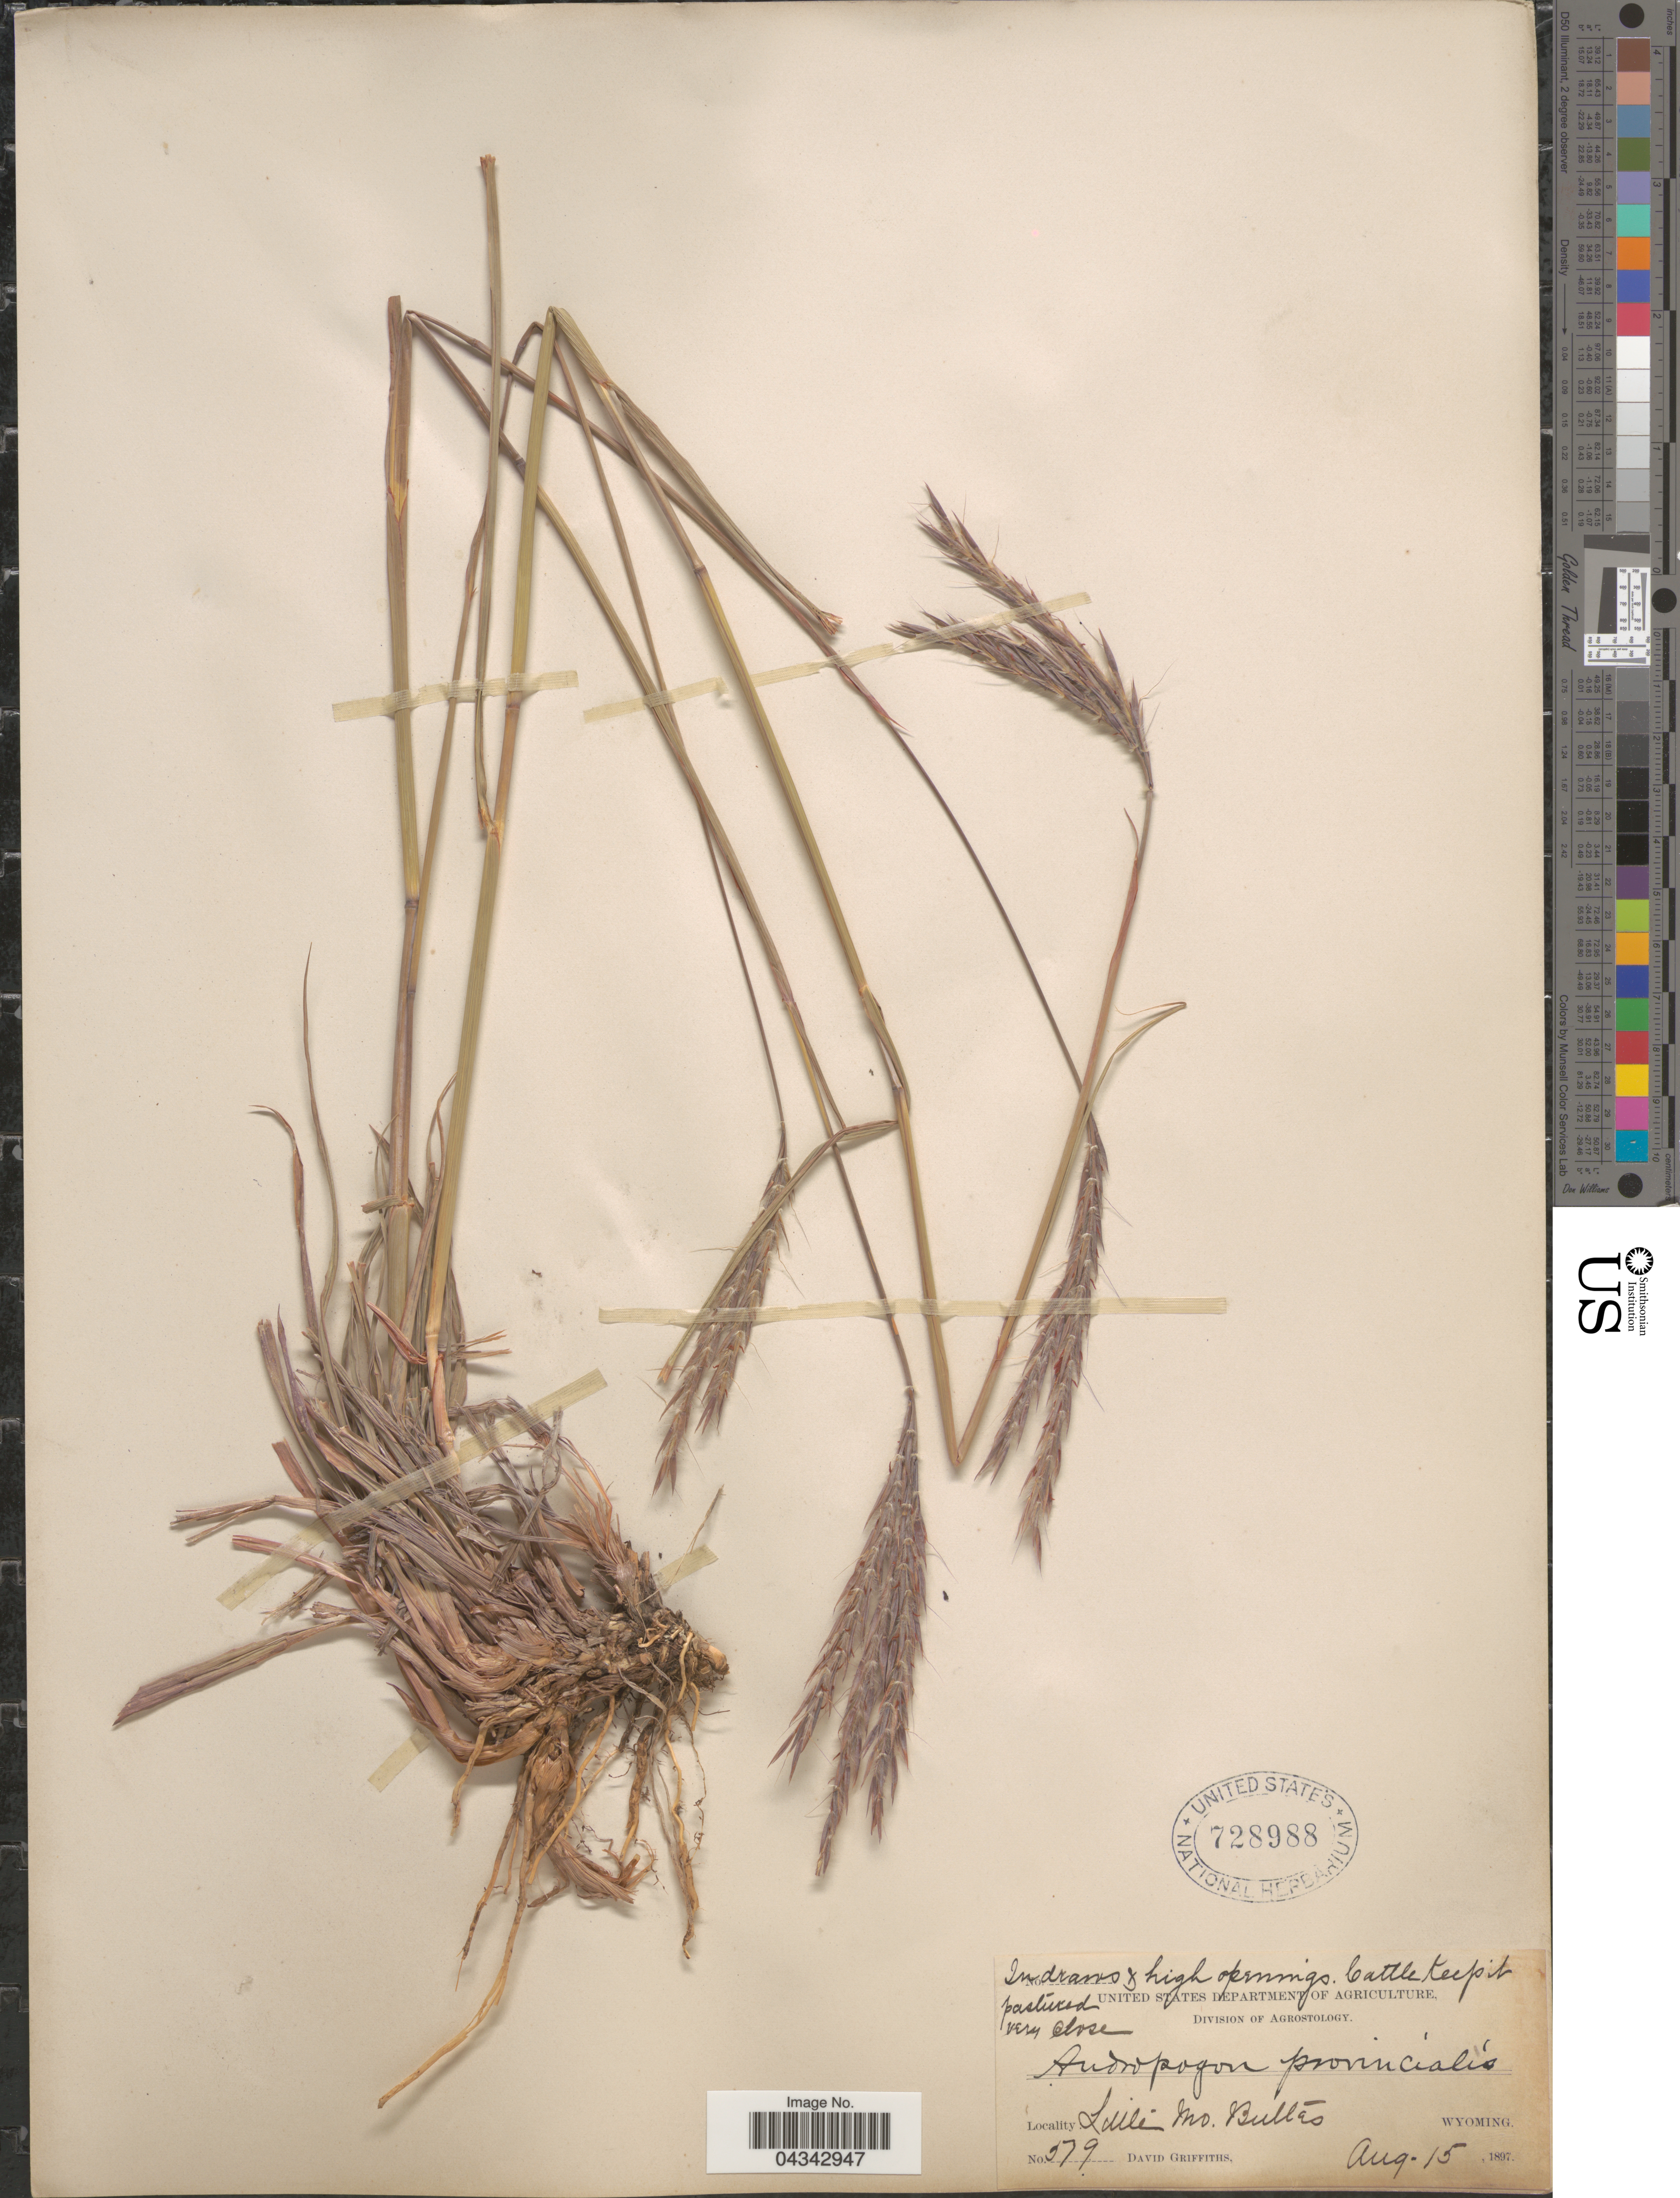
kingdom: Plantae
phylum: Tracheophyta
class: Liliopsida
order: Poales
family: Poaceae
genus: Andropogon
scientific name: Andropogon gerardii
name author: Vitman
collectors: D. Griffiths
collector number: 579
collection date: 1897-08-15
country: United States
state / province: Wyoming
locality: Little Mo. Buttes.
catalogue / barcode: US 728988